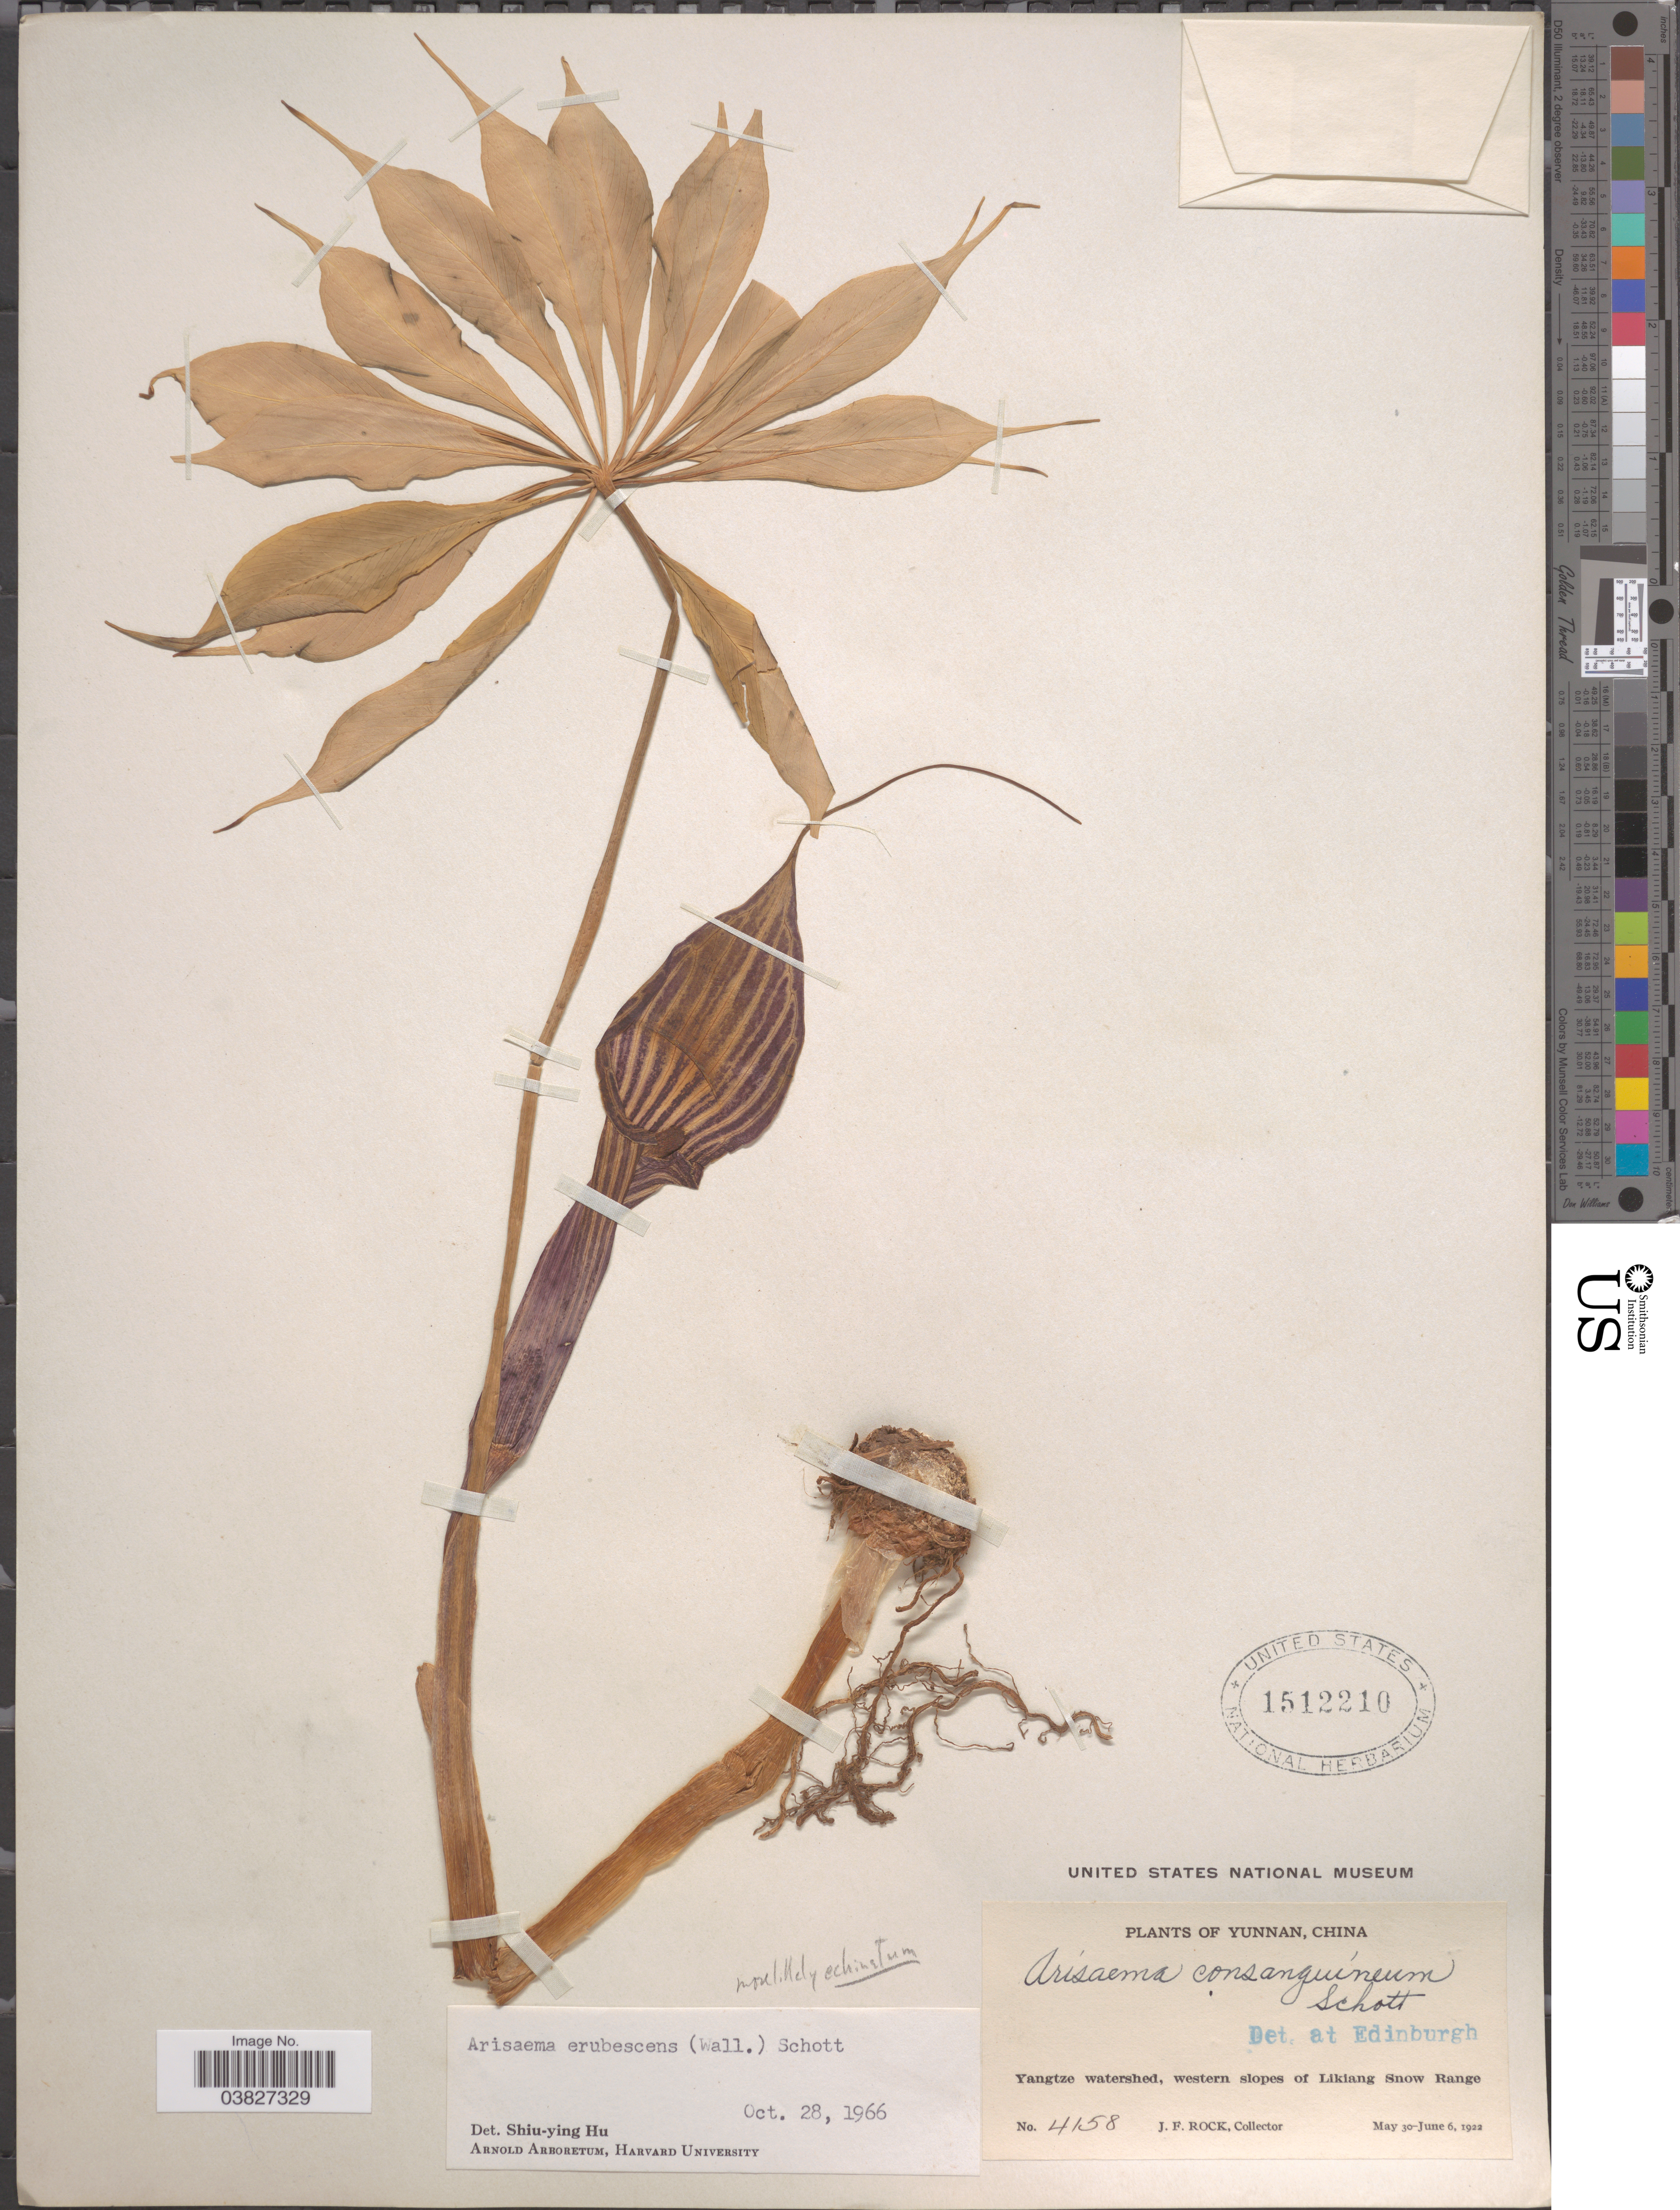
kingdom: Plantae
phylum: Tracheophyta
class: Liliopsida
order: Alismatales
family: Araceae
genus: Arisaema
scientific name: Arisaema ciliatum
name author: H. Li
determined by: Ma, Zheng Xu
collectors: J. Rock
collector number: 4158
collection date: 1922-05-30/1922-06-06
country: China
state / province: Yunnan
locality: Yangtze watershed, western slopes of Likiang Snow Range.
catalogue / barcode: US 1512210